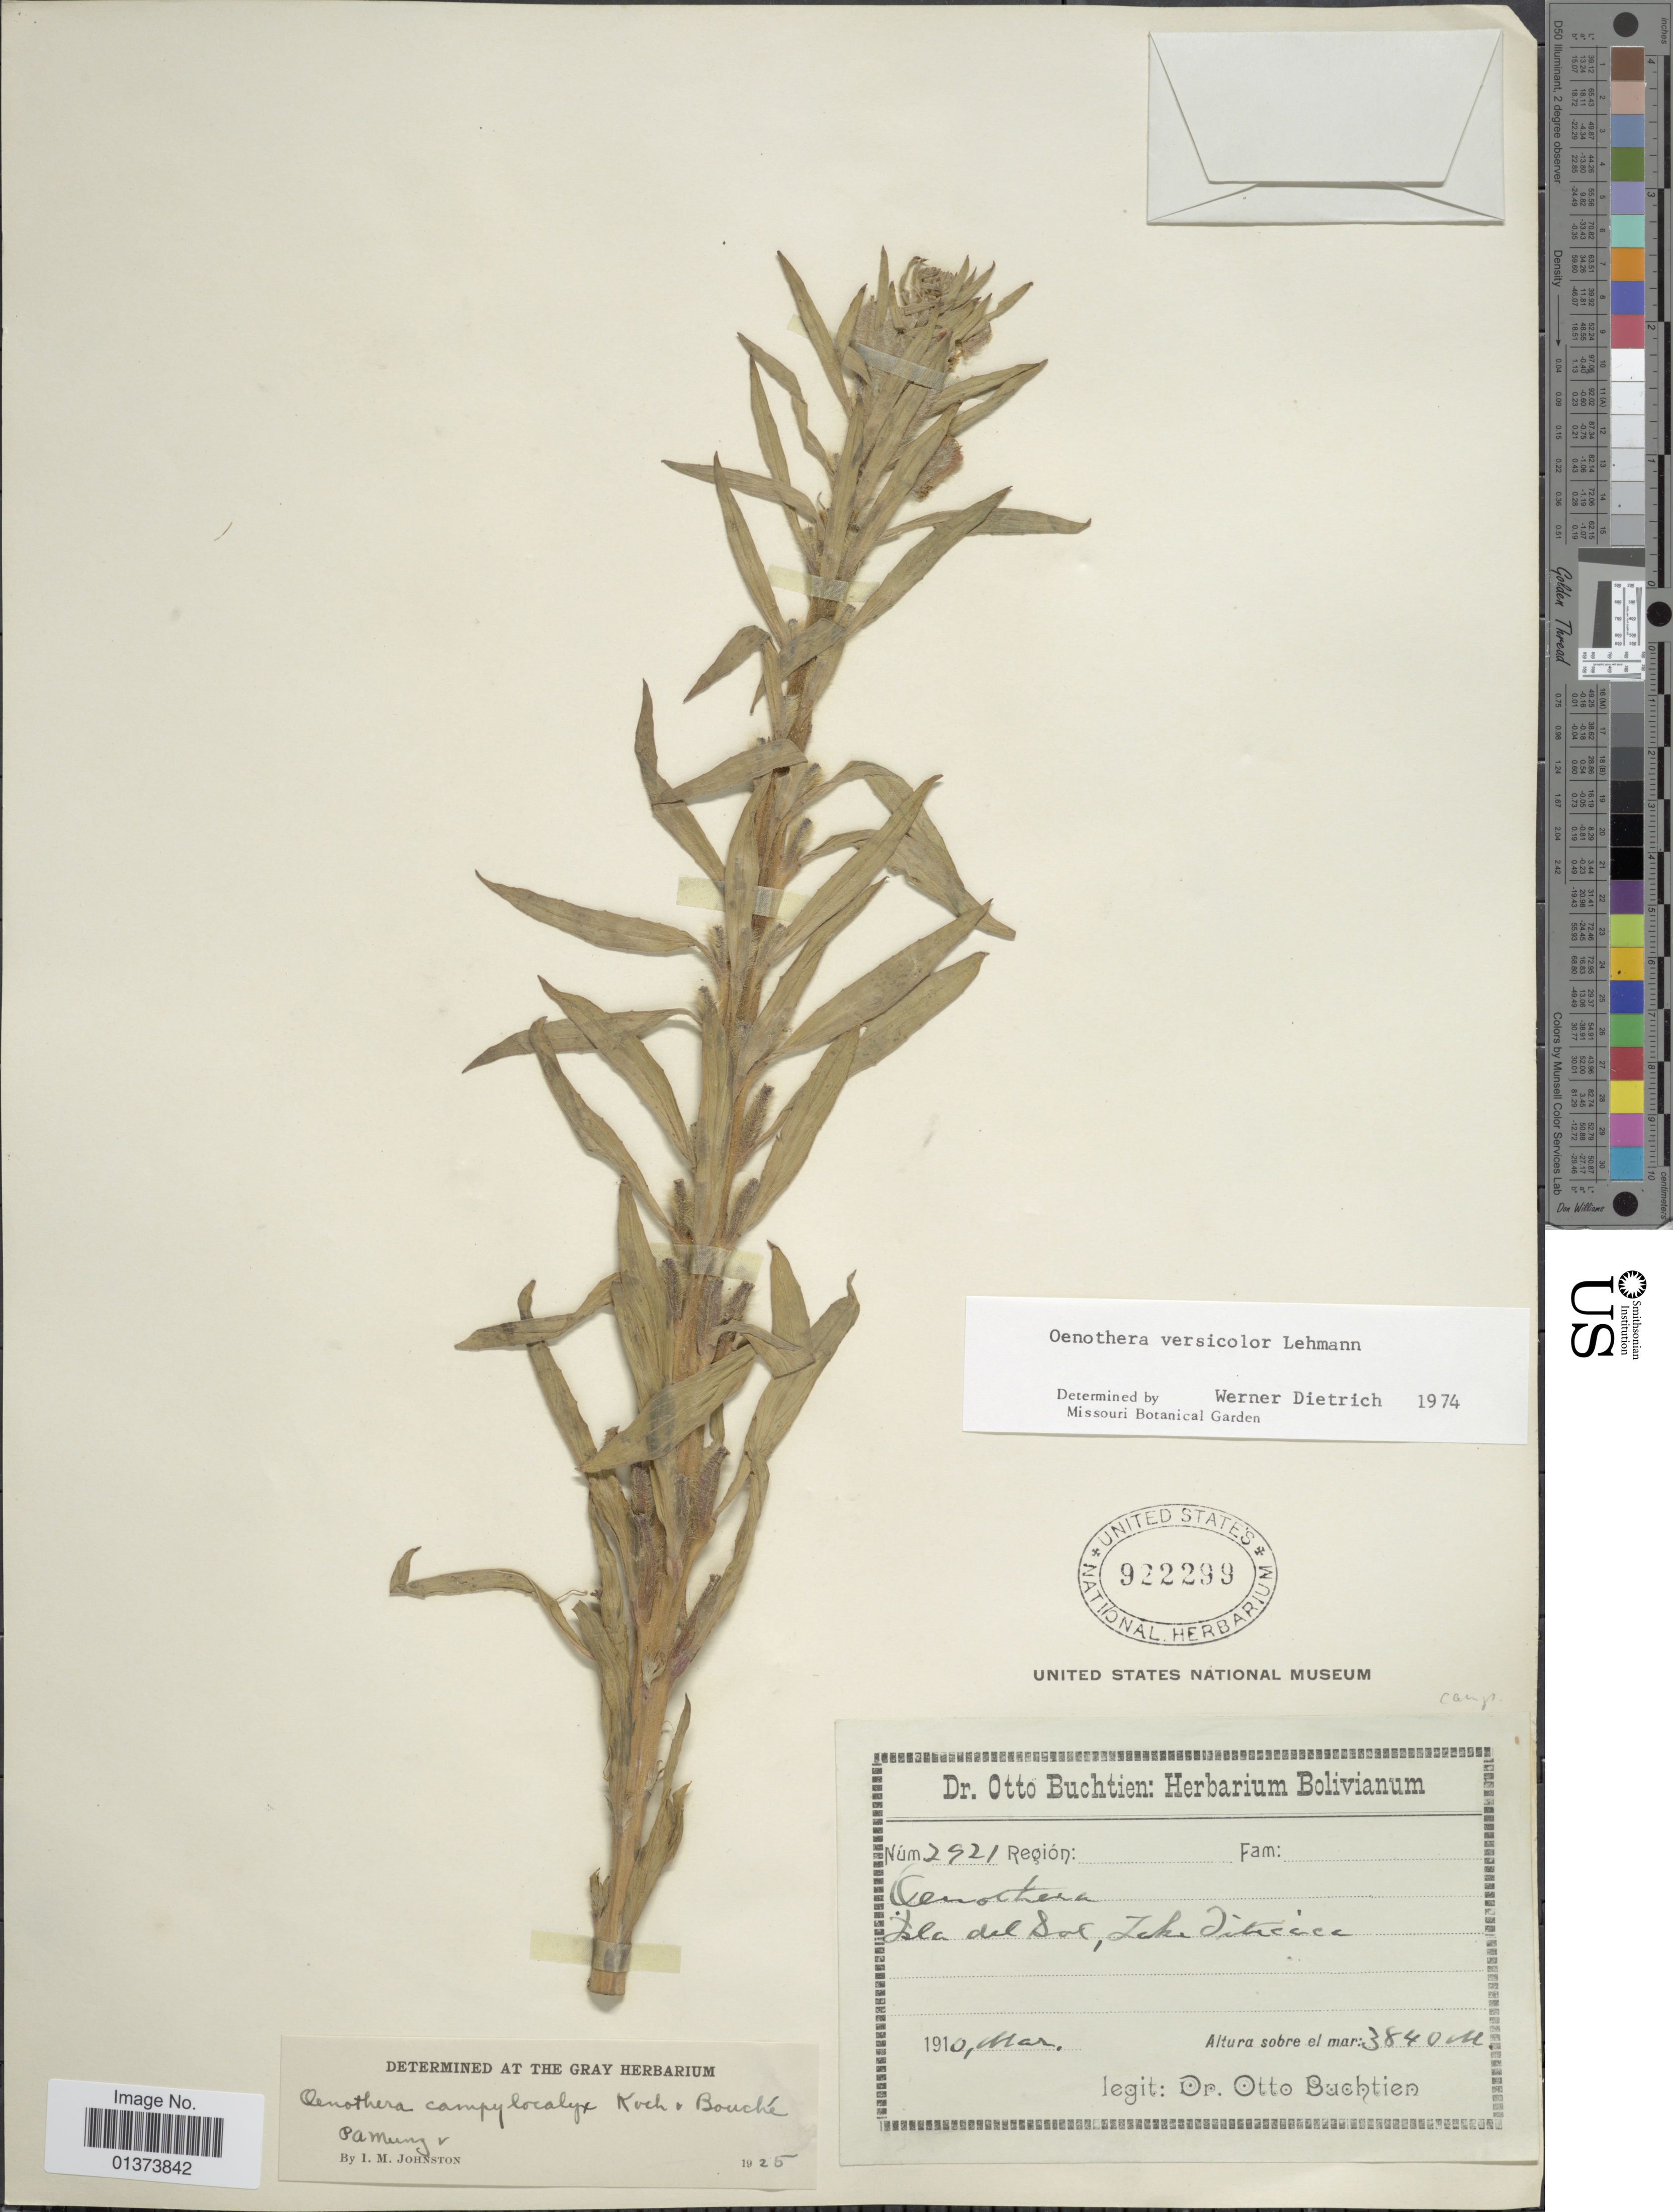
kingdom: Plantae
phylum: Tracheophyta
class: Magnoliopsida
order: Myrtales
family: Onagraceae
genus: Oenothera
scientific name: Oenothera versicolor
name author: Lehm.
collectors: O. Buchtien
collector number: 2921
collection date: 1910-03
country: Bolivia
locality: Isla del Sol, Lake Titicaca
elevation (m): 3840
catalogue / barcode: US 9222299